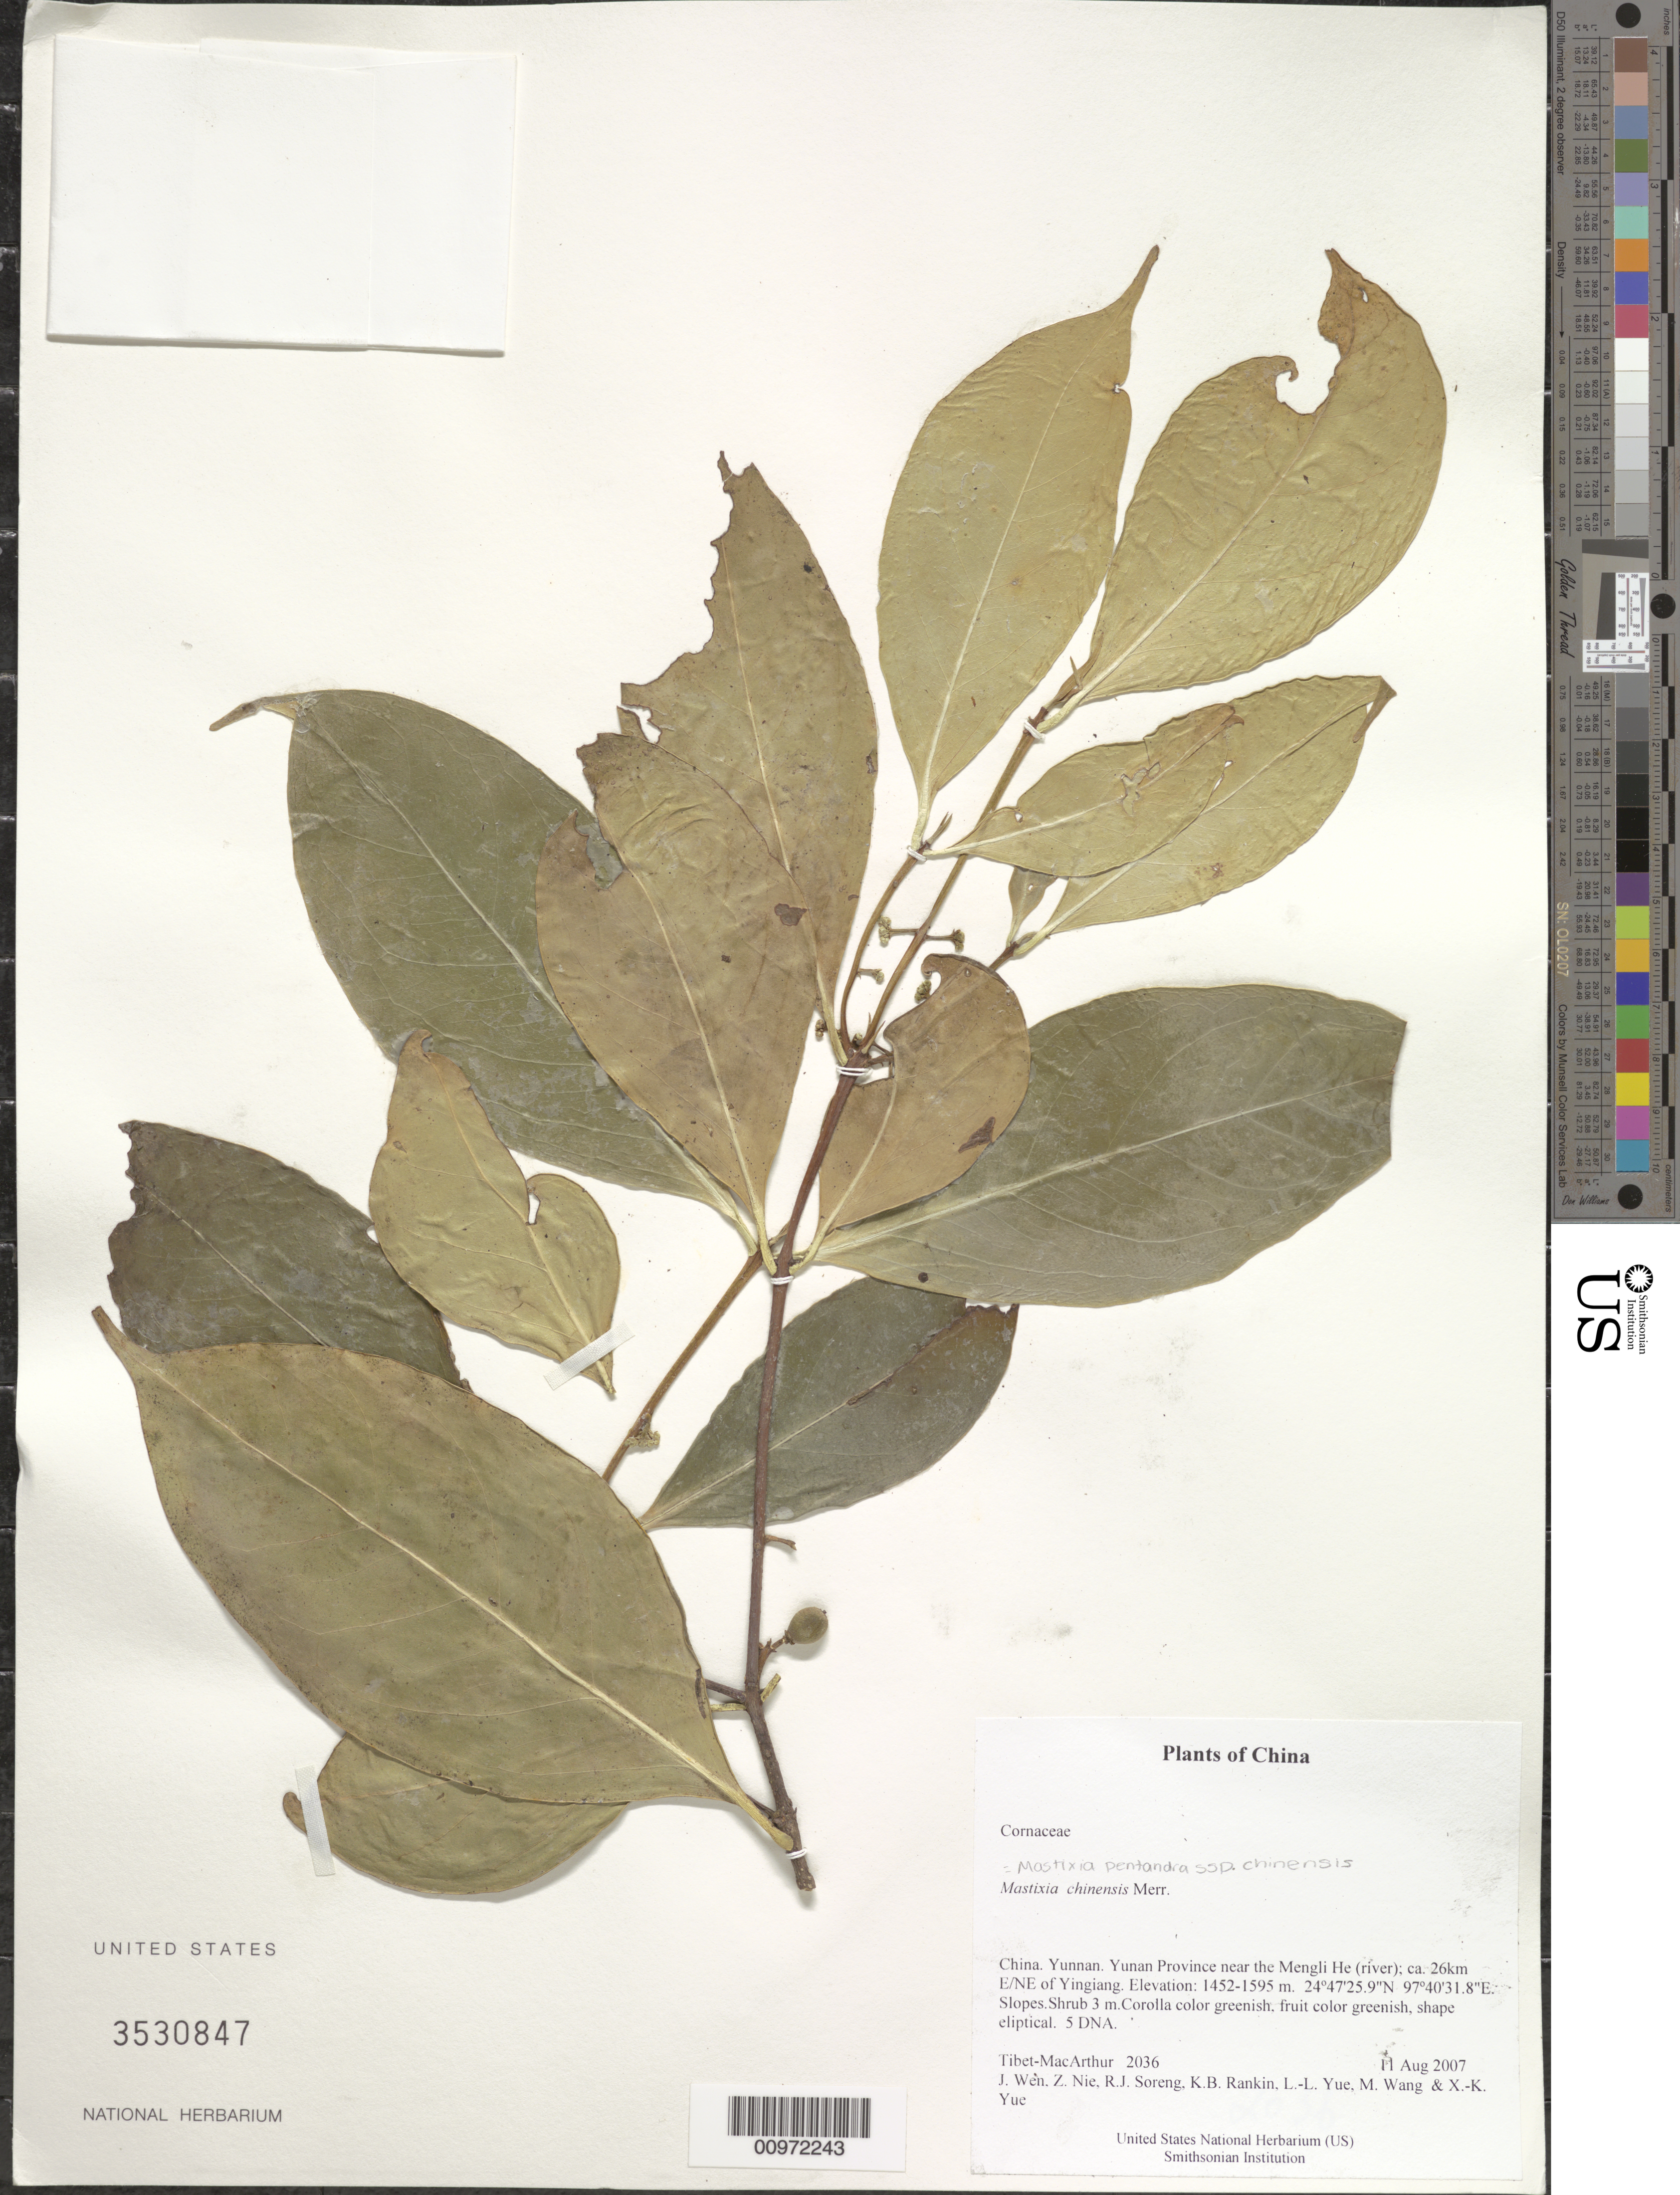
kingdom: Plantae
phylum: Tracheophyta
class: Magnoliopsida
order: Cornales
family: Nyssaceae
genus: Mastixia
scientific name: Mastixia chinensis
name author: Merr.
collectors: Tibet-MacArthur, J. Wen, Z. Nie, R. J. Soreng, K. Rankin, L. Yue, M. Wang & X. Yue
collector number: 2036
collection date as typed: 11 Aug 2007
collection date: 2007-08-11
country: China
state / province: Yunnan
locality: Yunan Province near the Mengli He (river); ca. 26km E/NE of Yingiang.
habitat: Slopes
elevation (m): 1452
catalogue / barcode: US 3530847